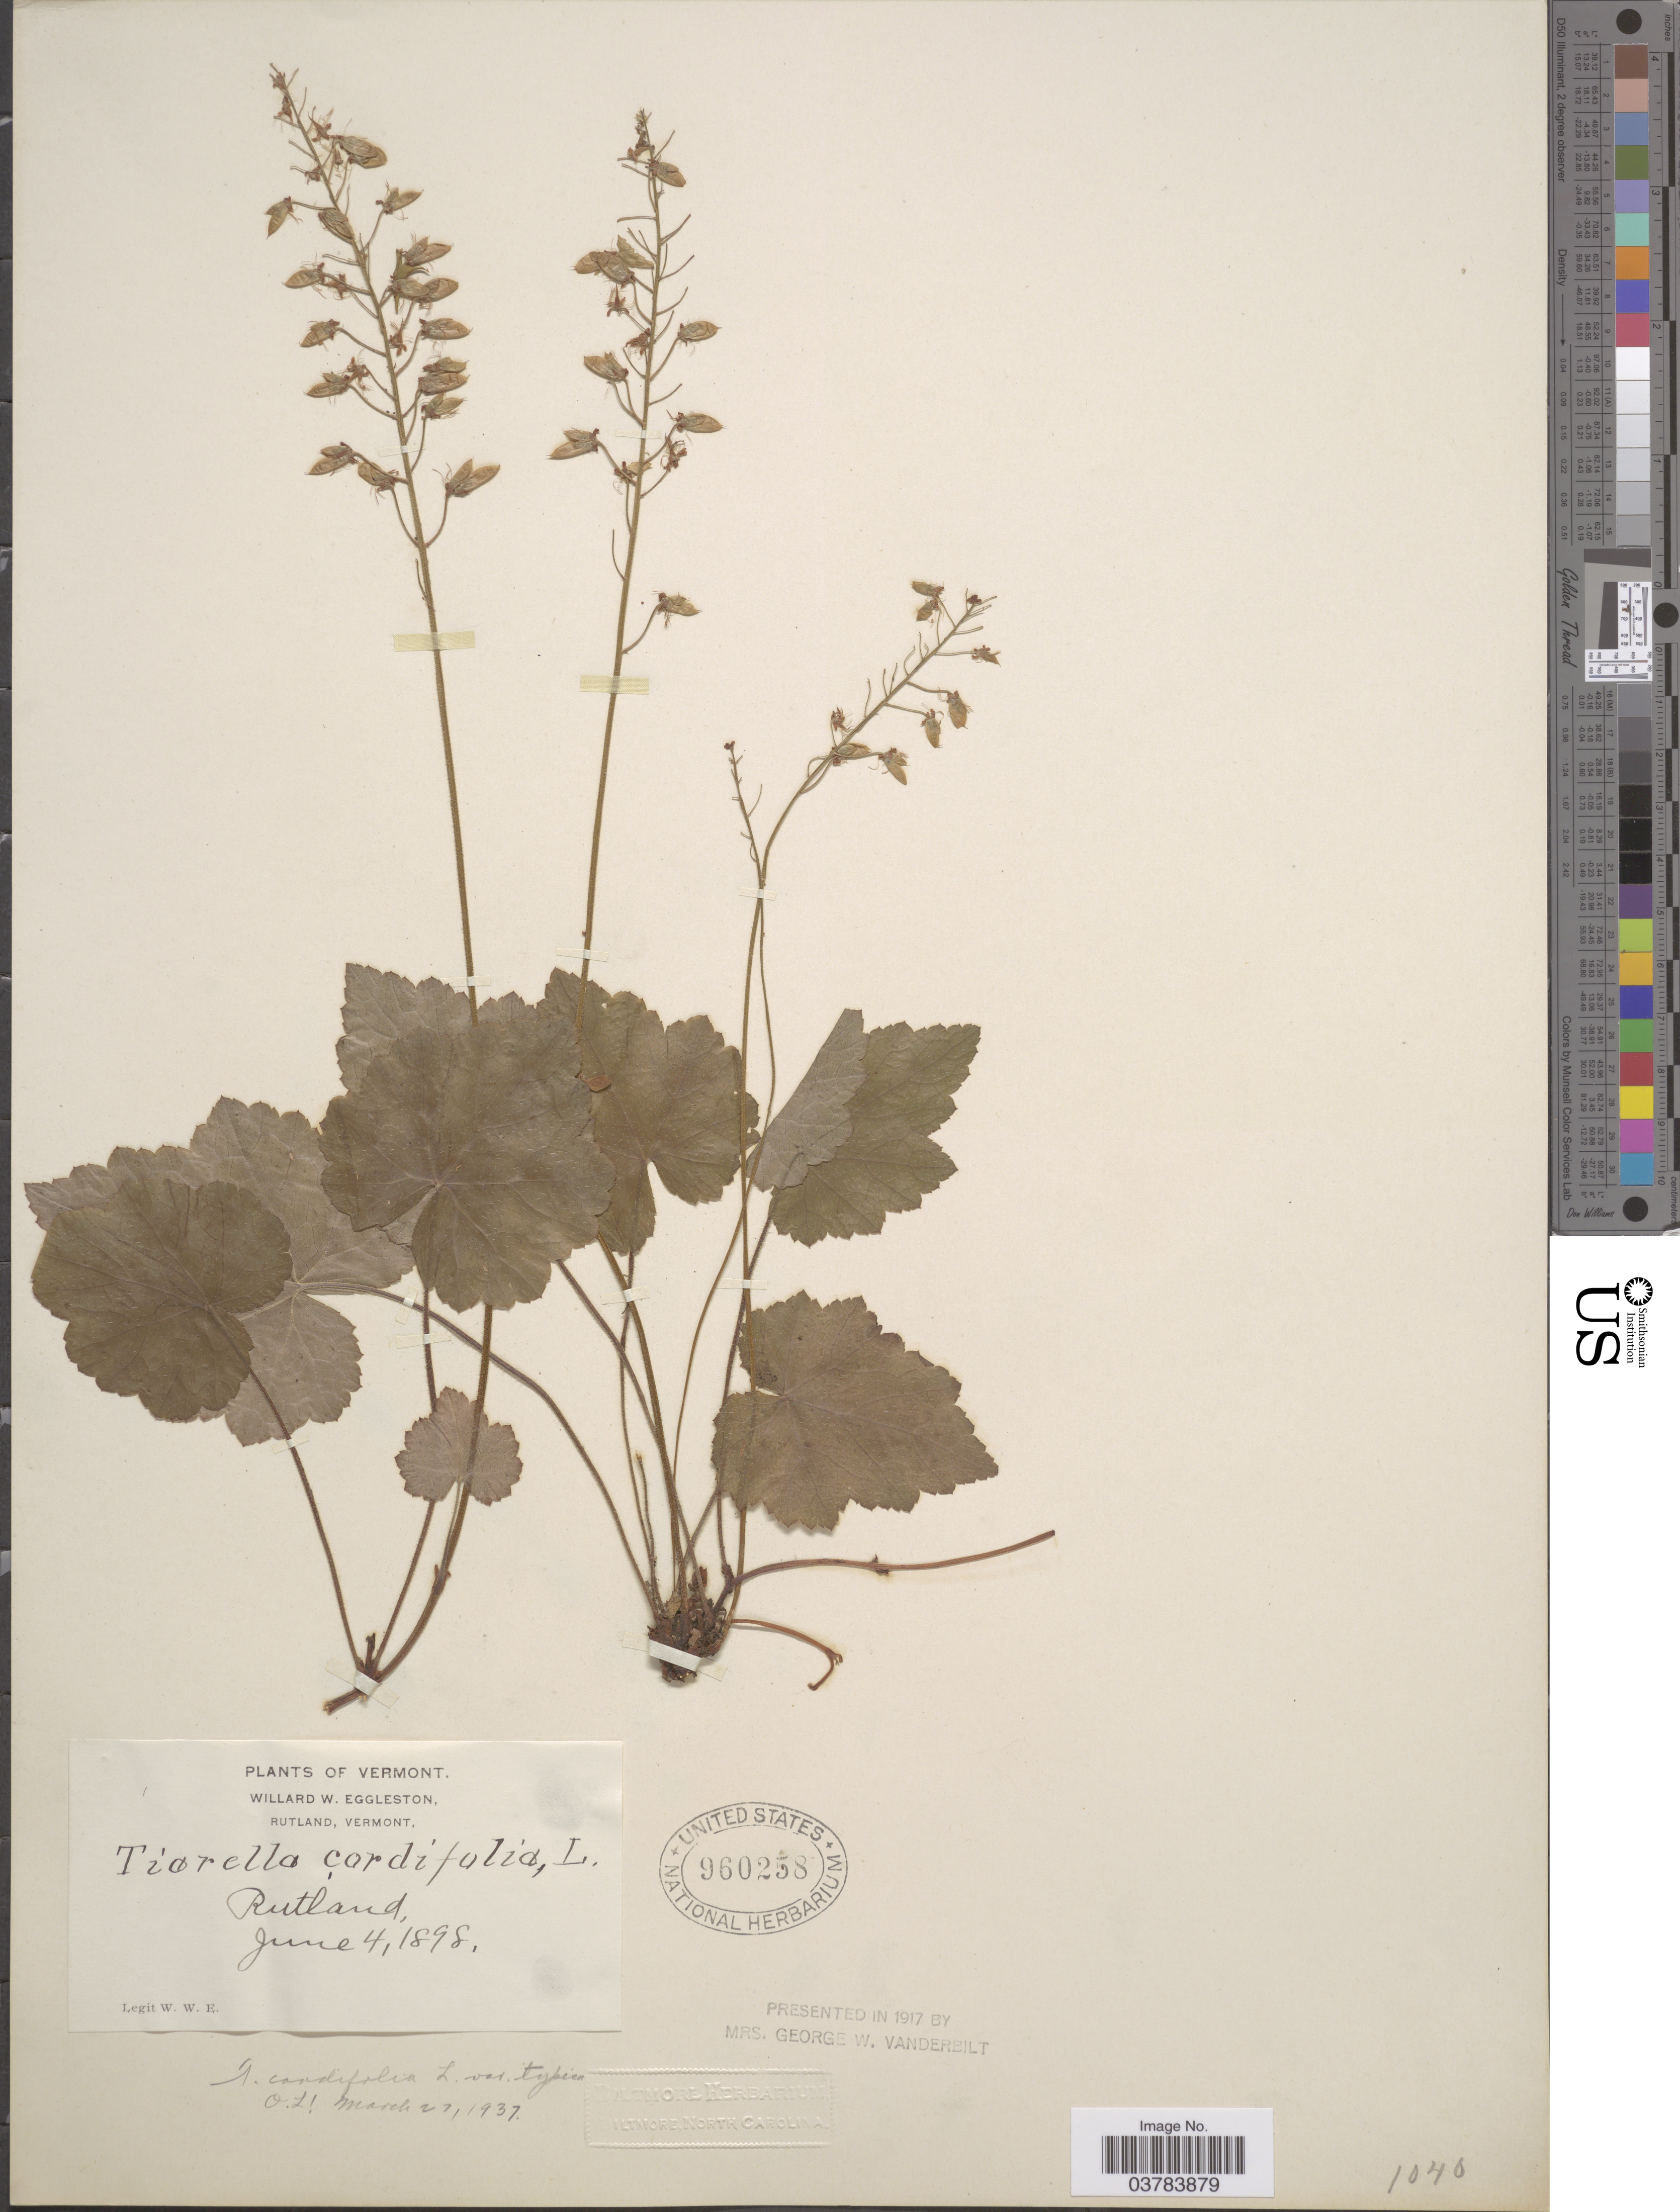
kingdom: Plantae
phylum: Tracheophyta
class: Magnoliopsida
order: Saxifragales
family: Saxifragaceae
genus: Tiarella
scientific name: Tiarella cordifolia var. typica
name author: Lakela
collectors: W. W. Eggleston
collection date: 1898-06-04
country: United States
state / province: Vermont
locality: Rutland.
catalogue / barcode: US 960258